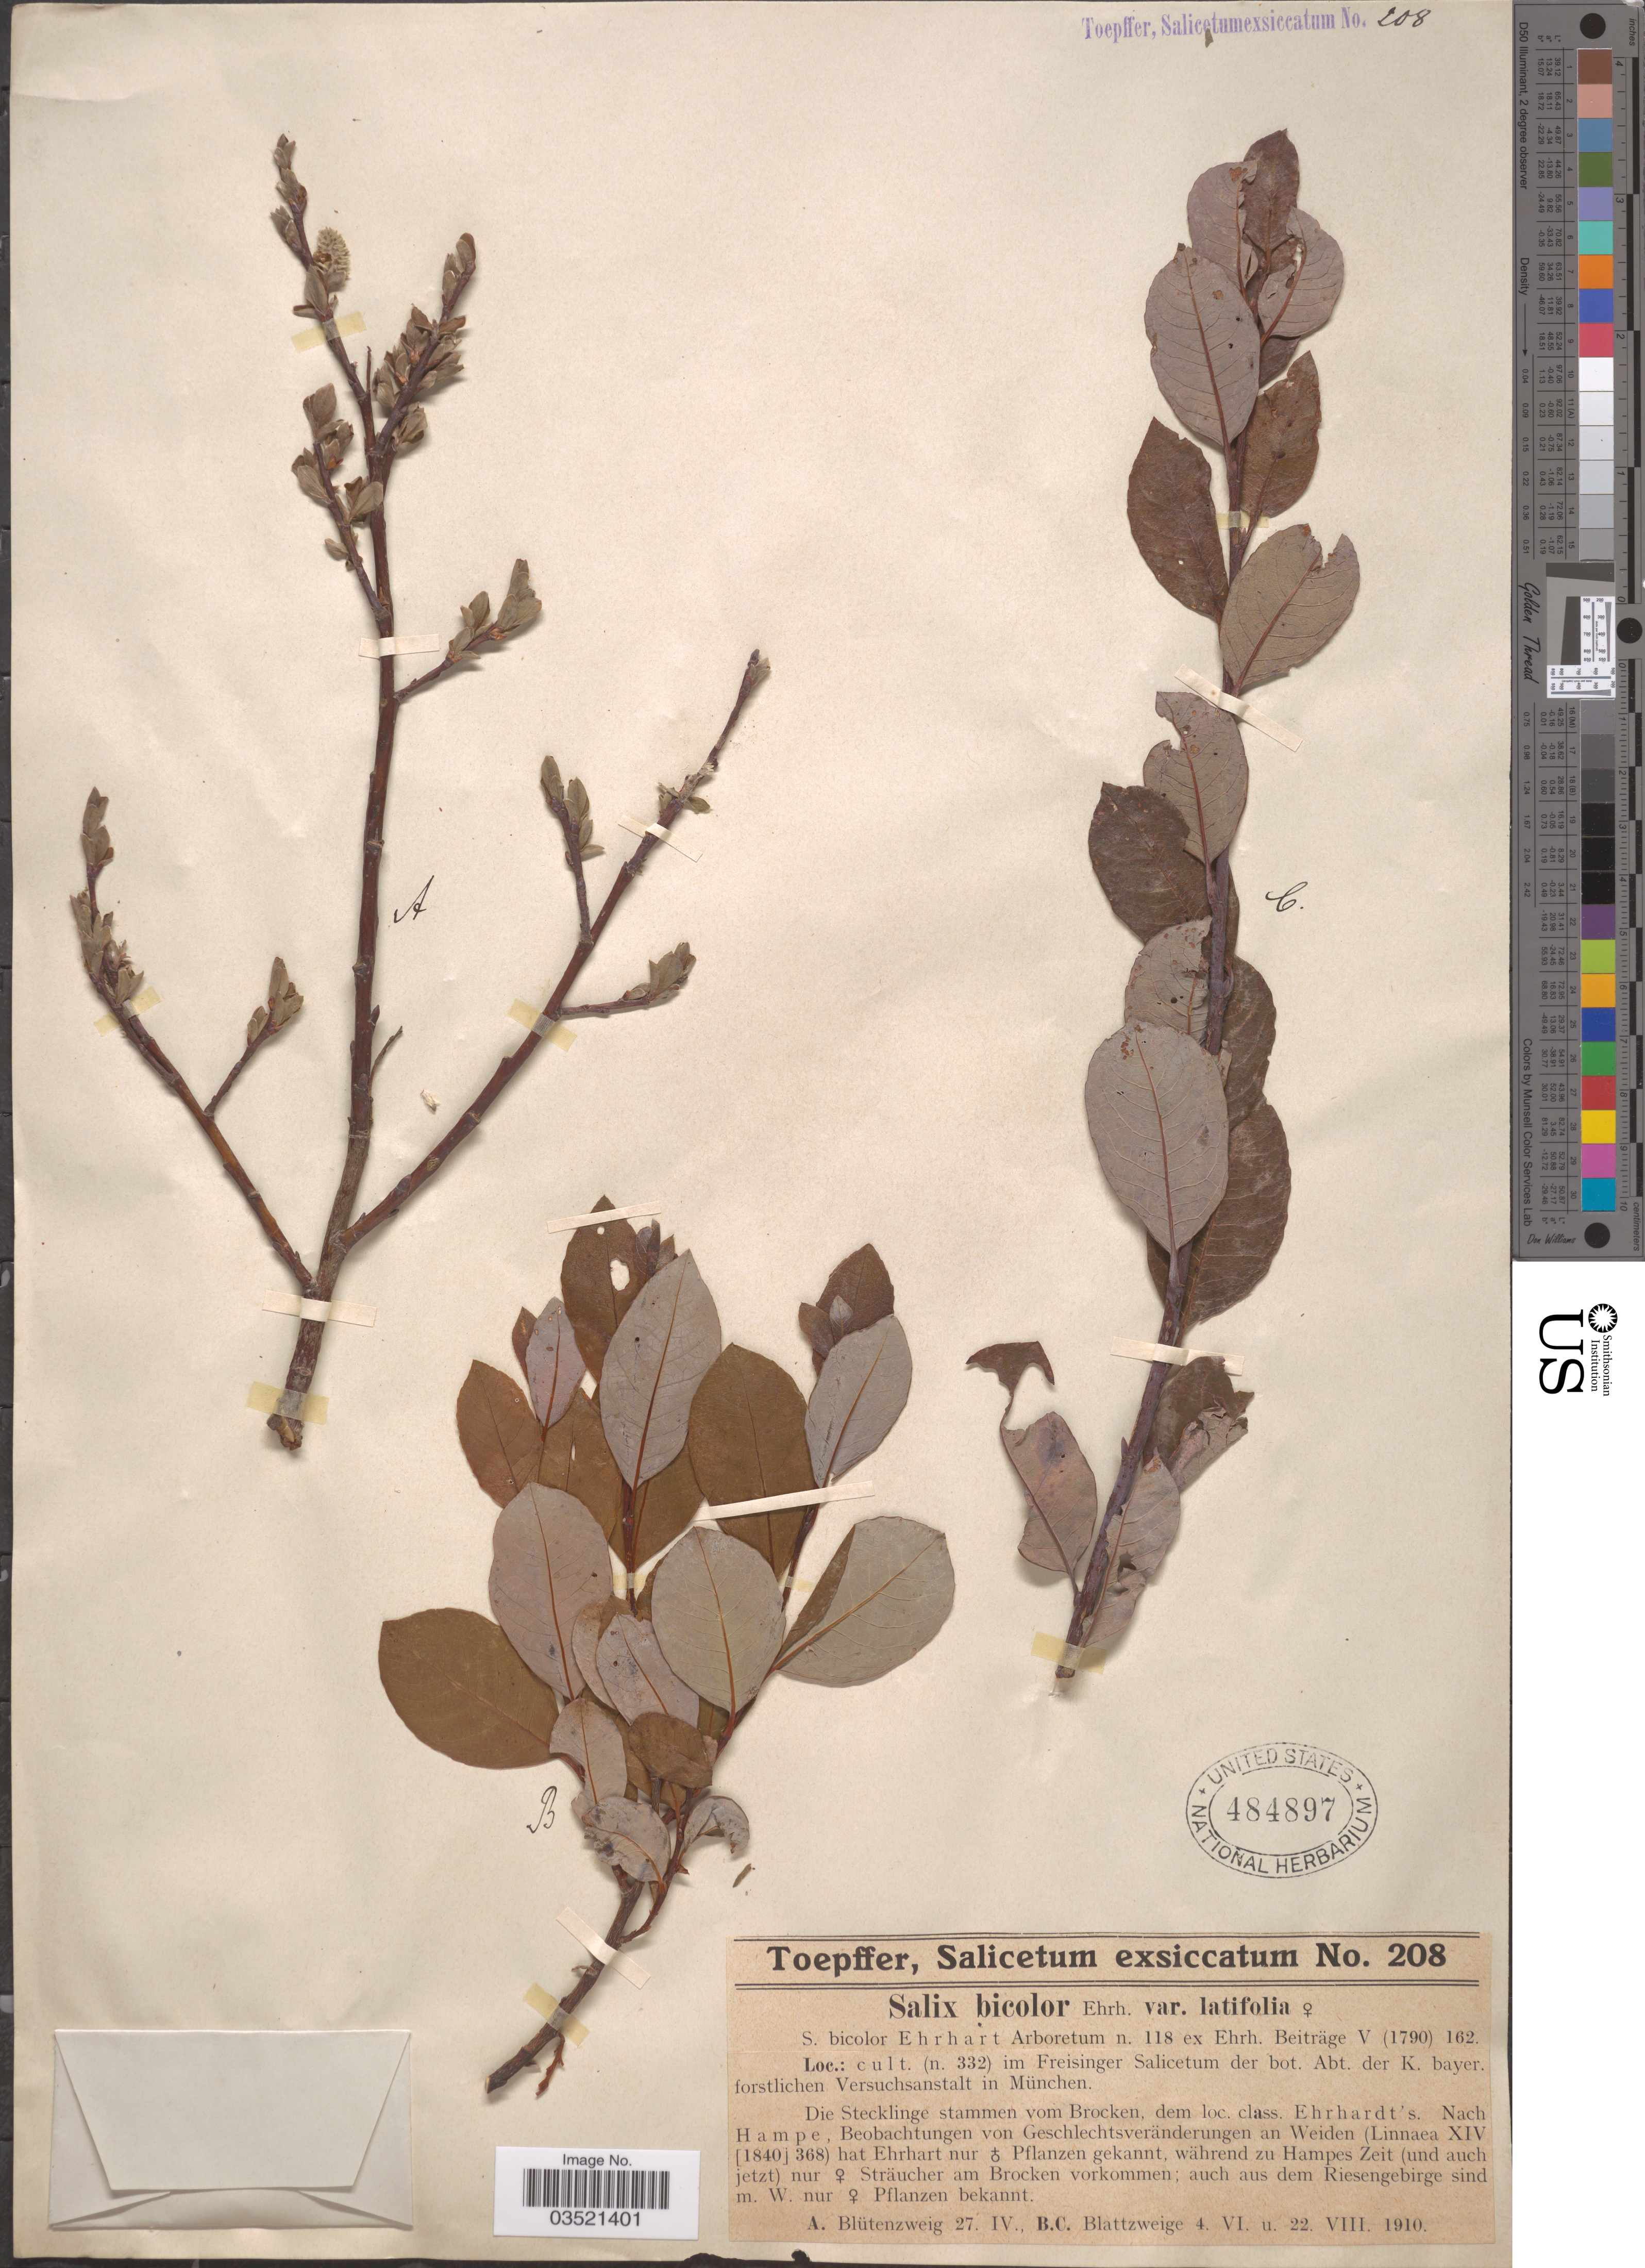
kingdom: Plantae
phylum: Tracheophyta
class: Magnoliopsida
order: Malpighiales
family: Salicaceae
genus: Salix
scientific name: Salix bicolor var. latifolia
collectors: A. Toepffer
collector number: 208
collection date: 1910-04-27/1910-08-22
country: Germany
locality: Cult. (n. 332) im Freisinger Salicetum der bot. Abt. der K. bayer. forstlichen Versuchsanstalt in München.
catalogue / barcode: US 484897